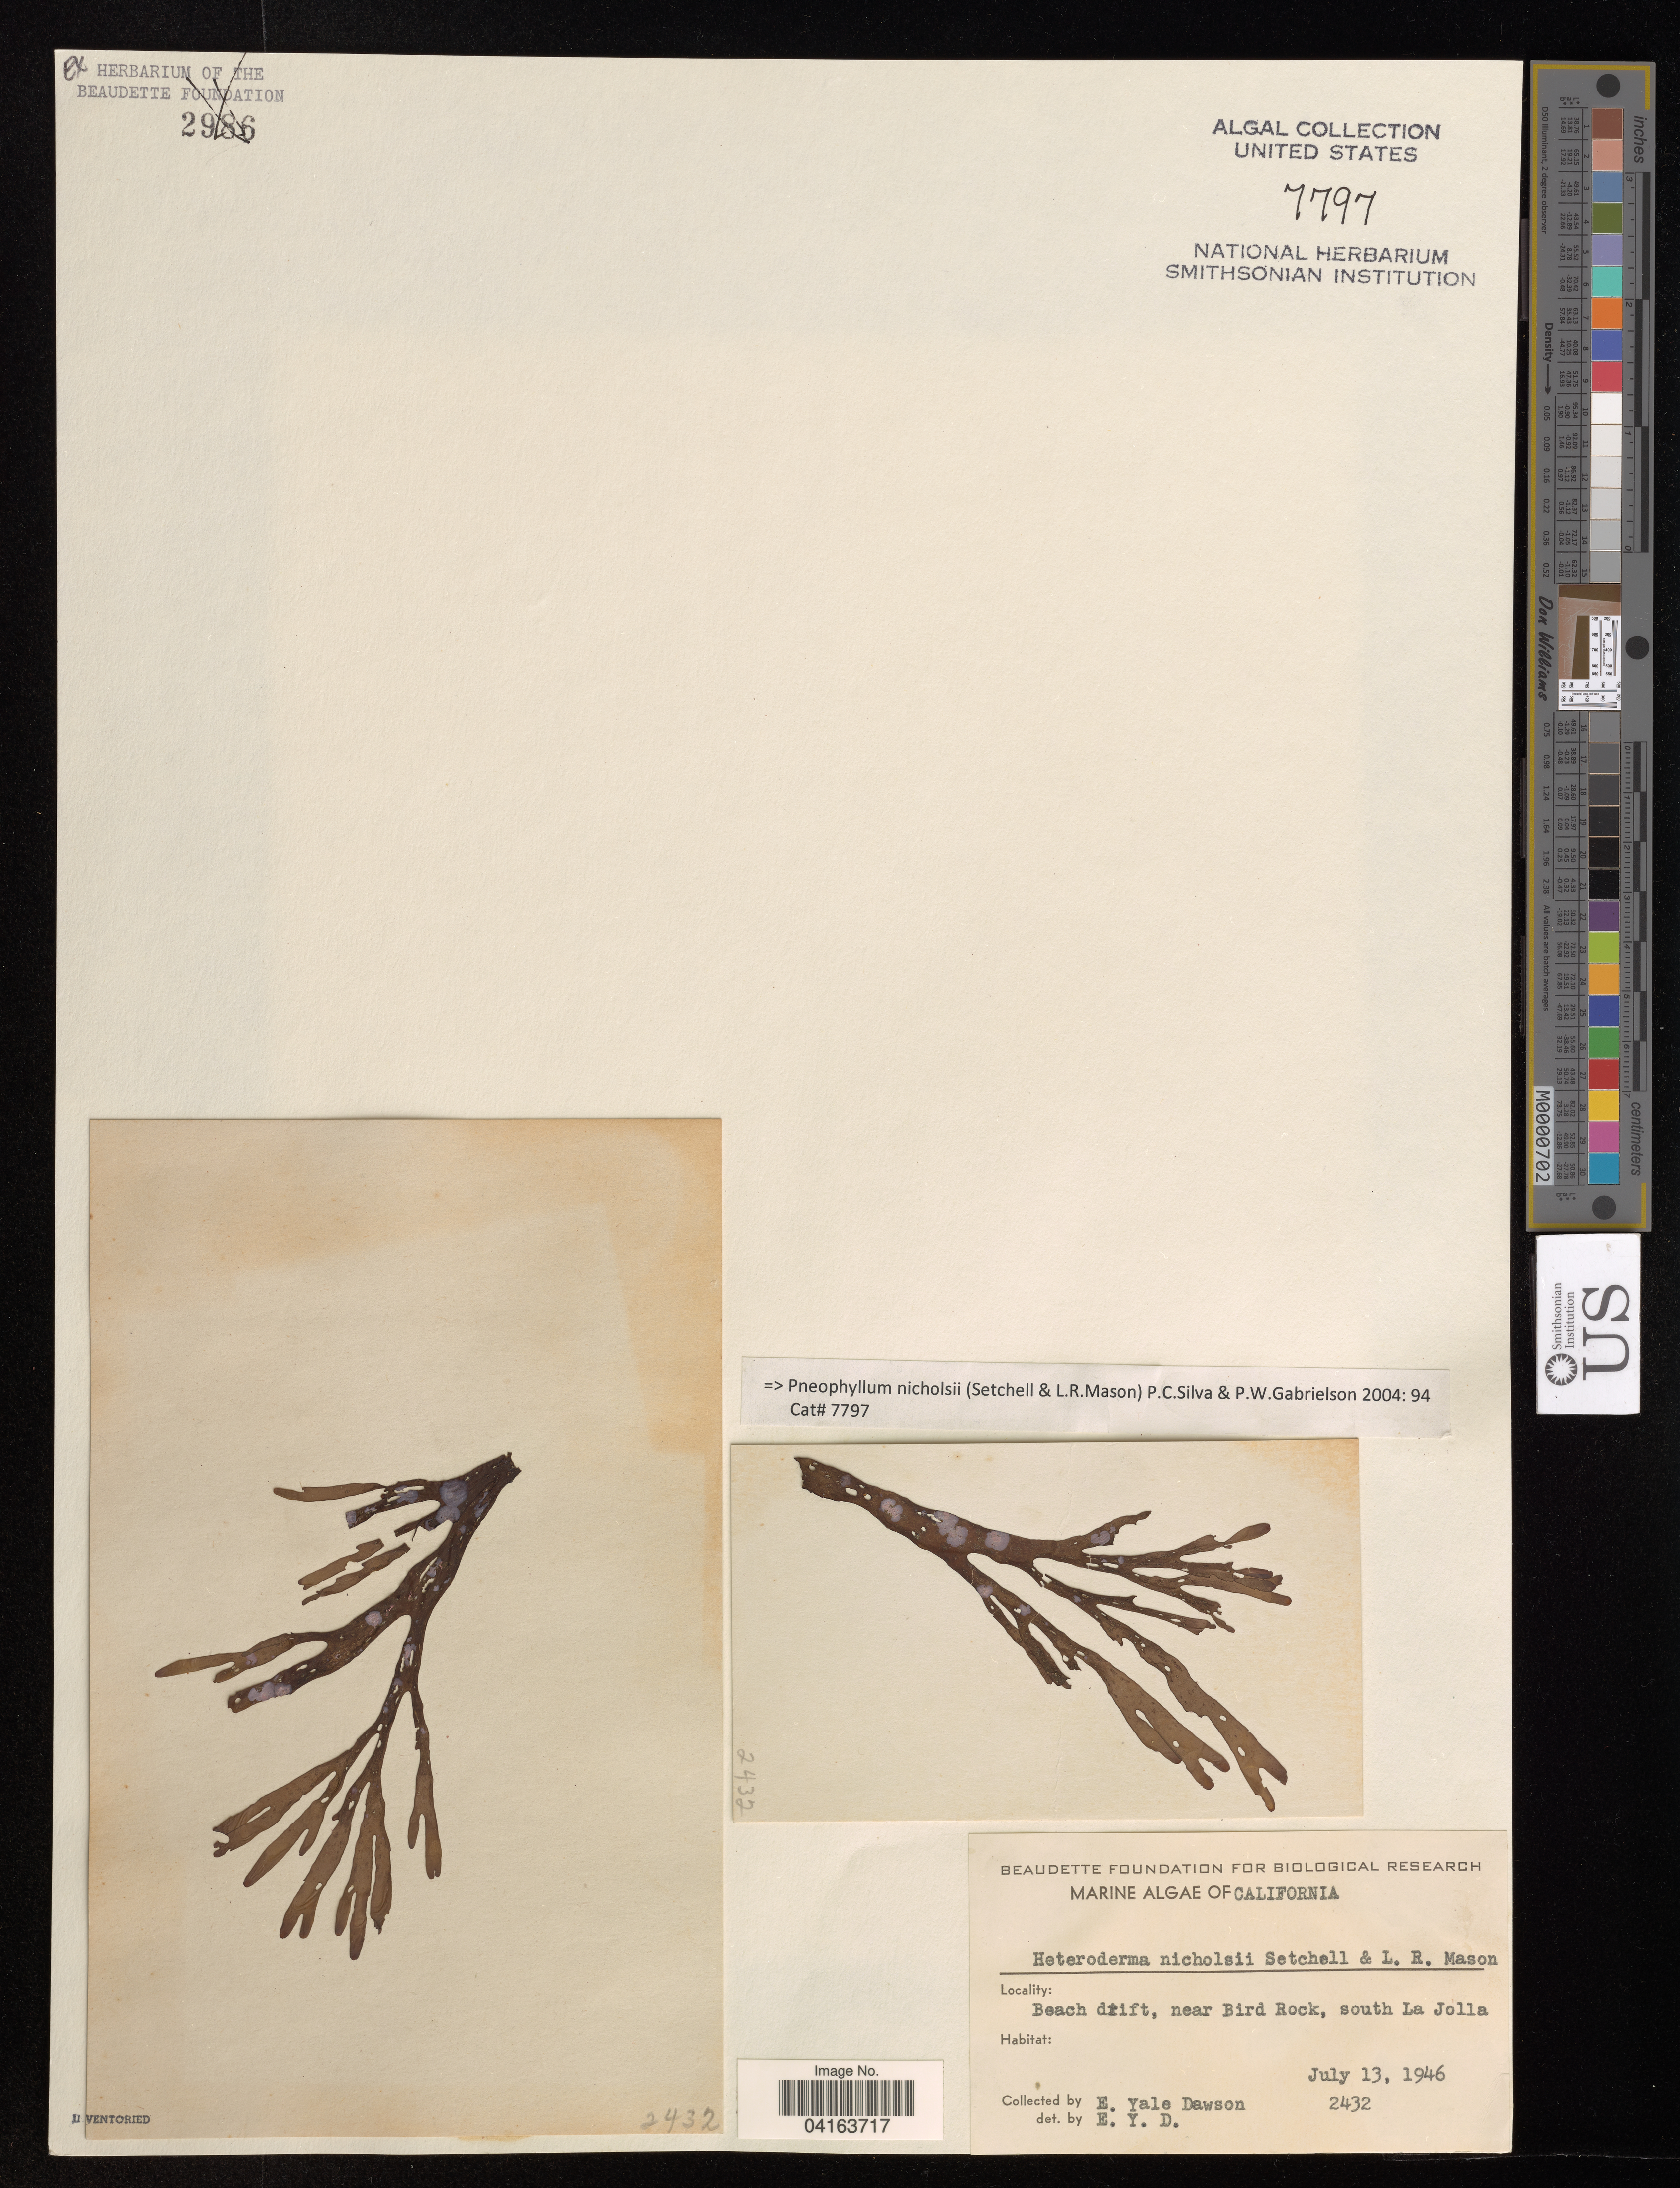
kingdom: Plantae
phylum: Rhodophyta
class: Florideophyceae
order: Corallinales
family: Corallinaceae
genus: Heteroderma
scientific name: Heteroderma nicholsii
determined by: Dawson, E. Y.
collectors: E. Y. Dawson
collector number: EYD 2432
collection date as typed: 13 Jul 1946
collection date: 1946-07-13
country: United States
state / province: California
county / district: San Diego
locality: La Jolla, near Bird Rock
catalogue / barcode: US 7797